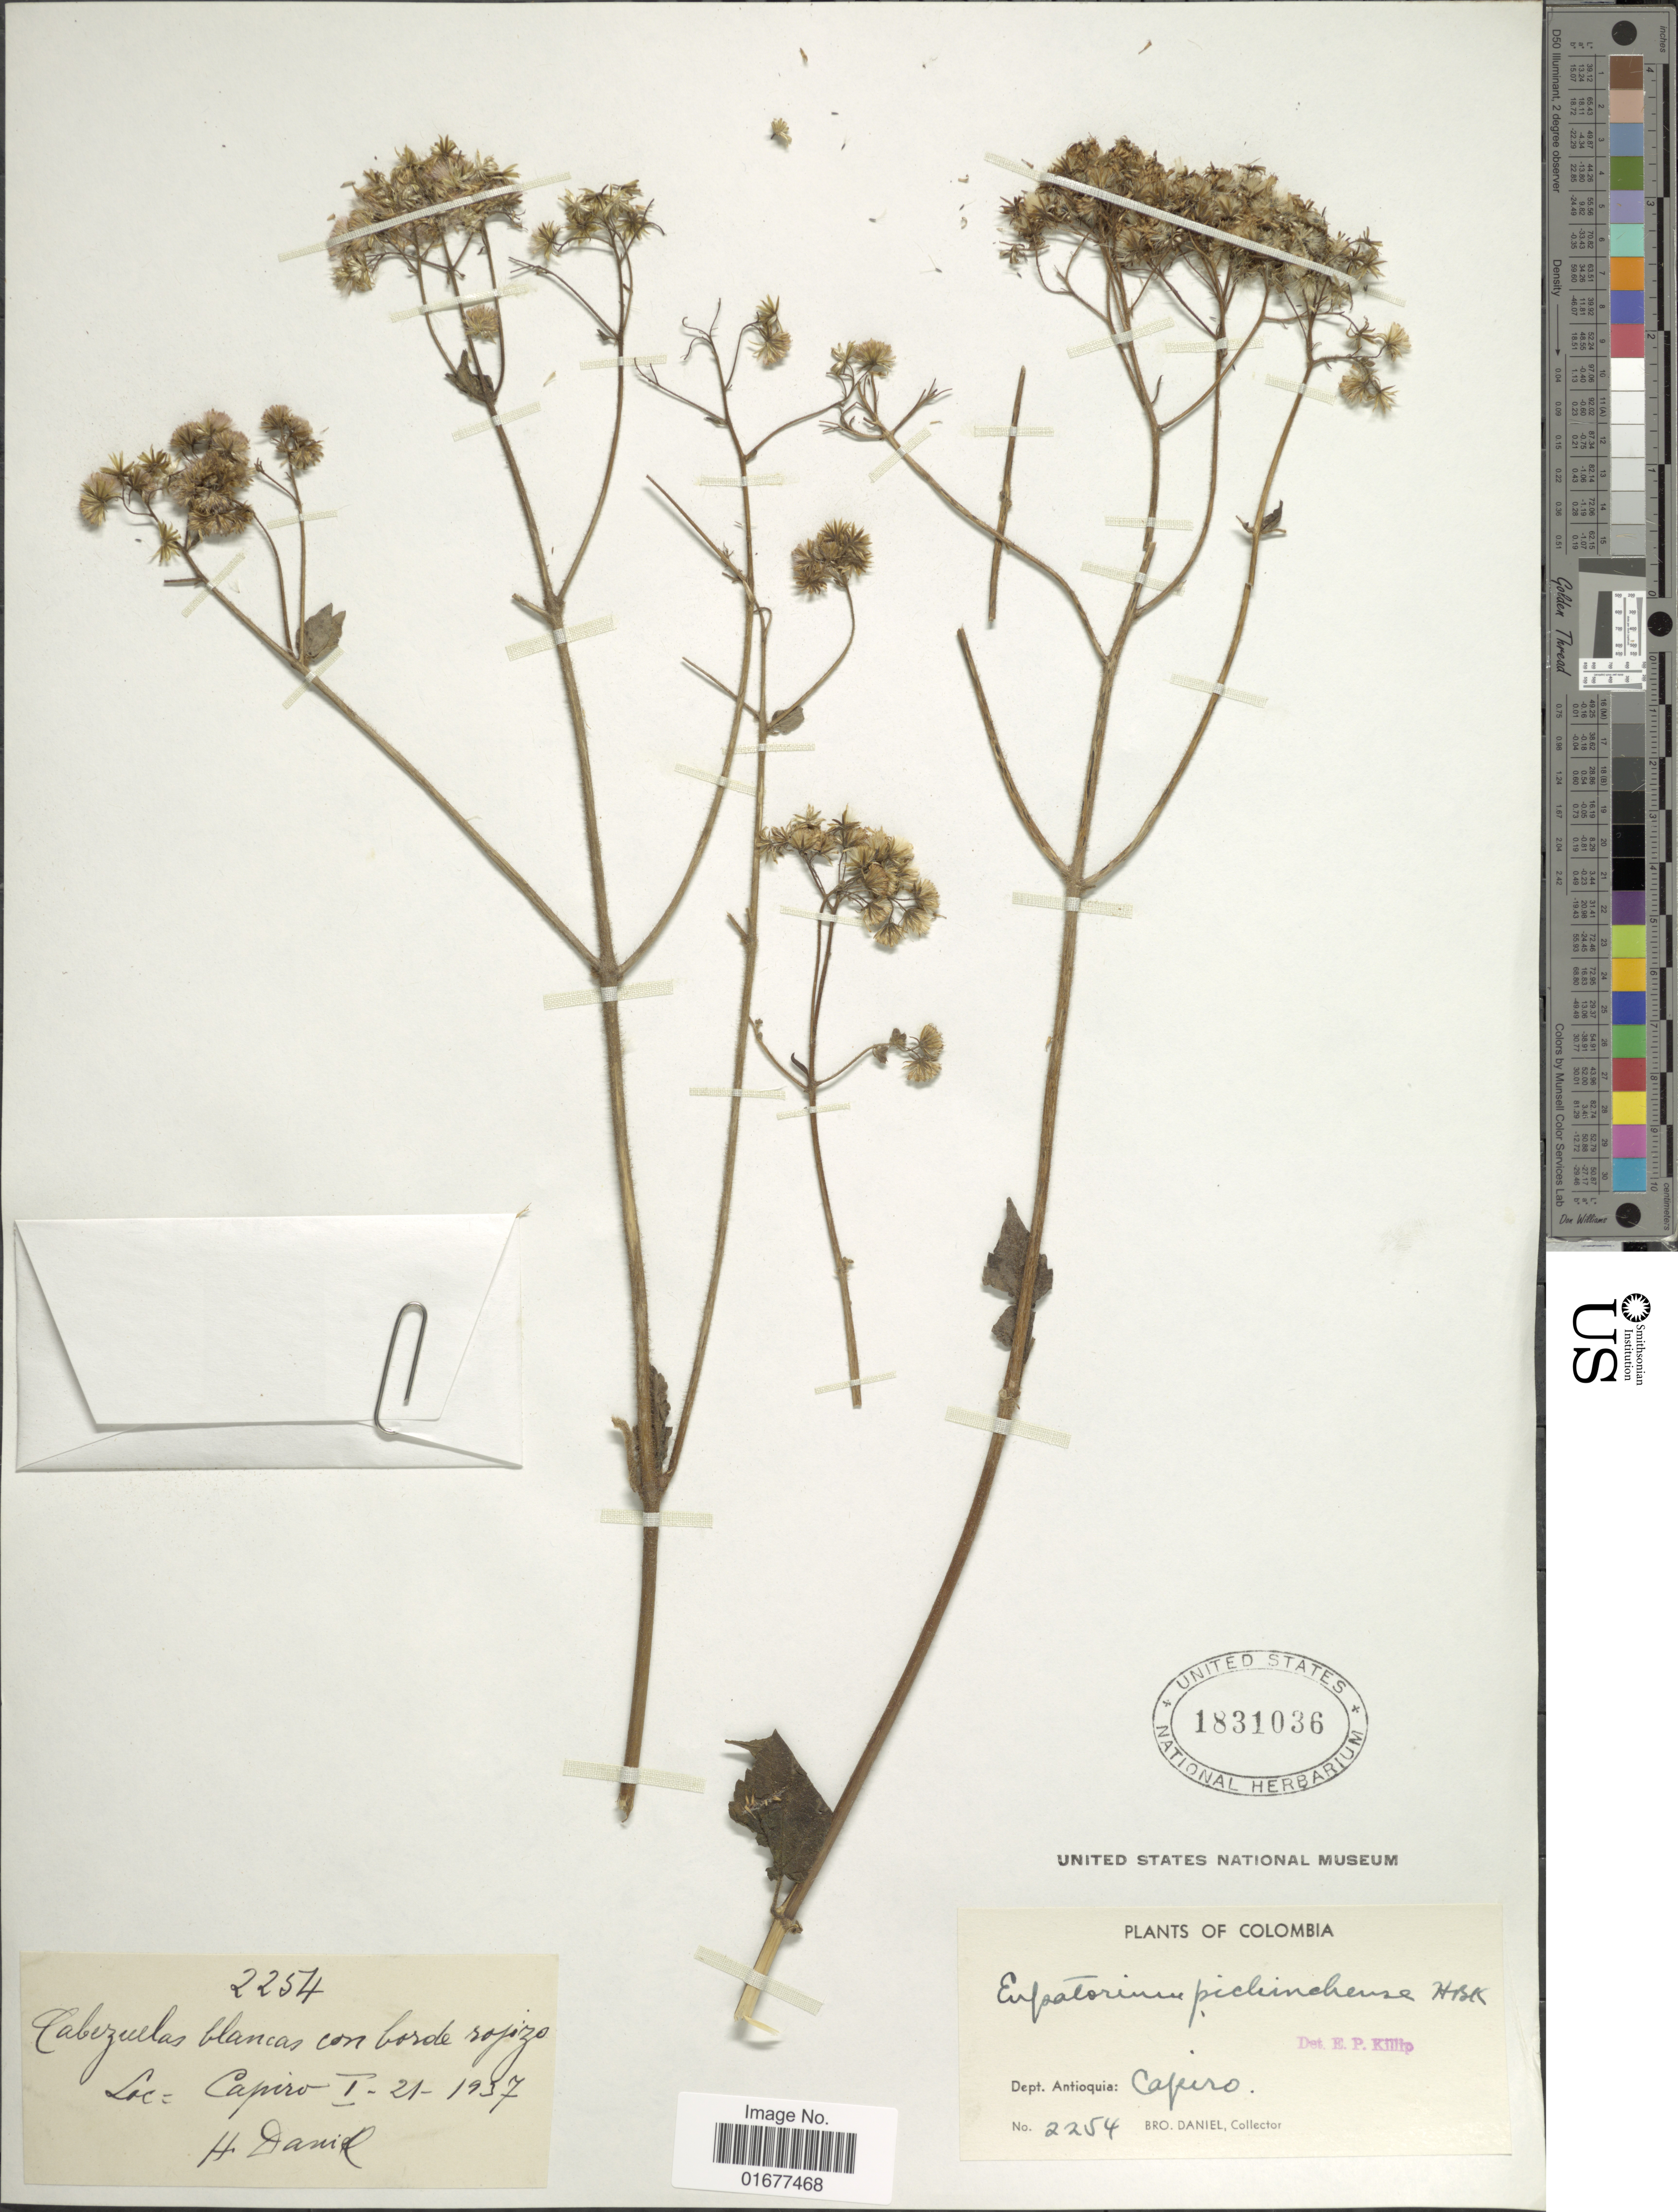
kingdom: Plantae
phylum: Tracheophyta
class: Magnoliopsida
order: Asterales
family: Asteraceae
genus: Ageratina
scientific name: Ageratina pichinchensis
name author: (Kunth) R.M. King & H. Rob.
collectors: Bro. Daniel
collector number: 2254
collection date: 1937-01-21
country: Colombia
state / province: Antioquia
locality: Capiro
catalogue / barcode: US 1831036